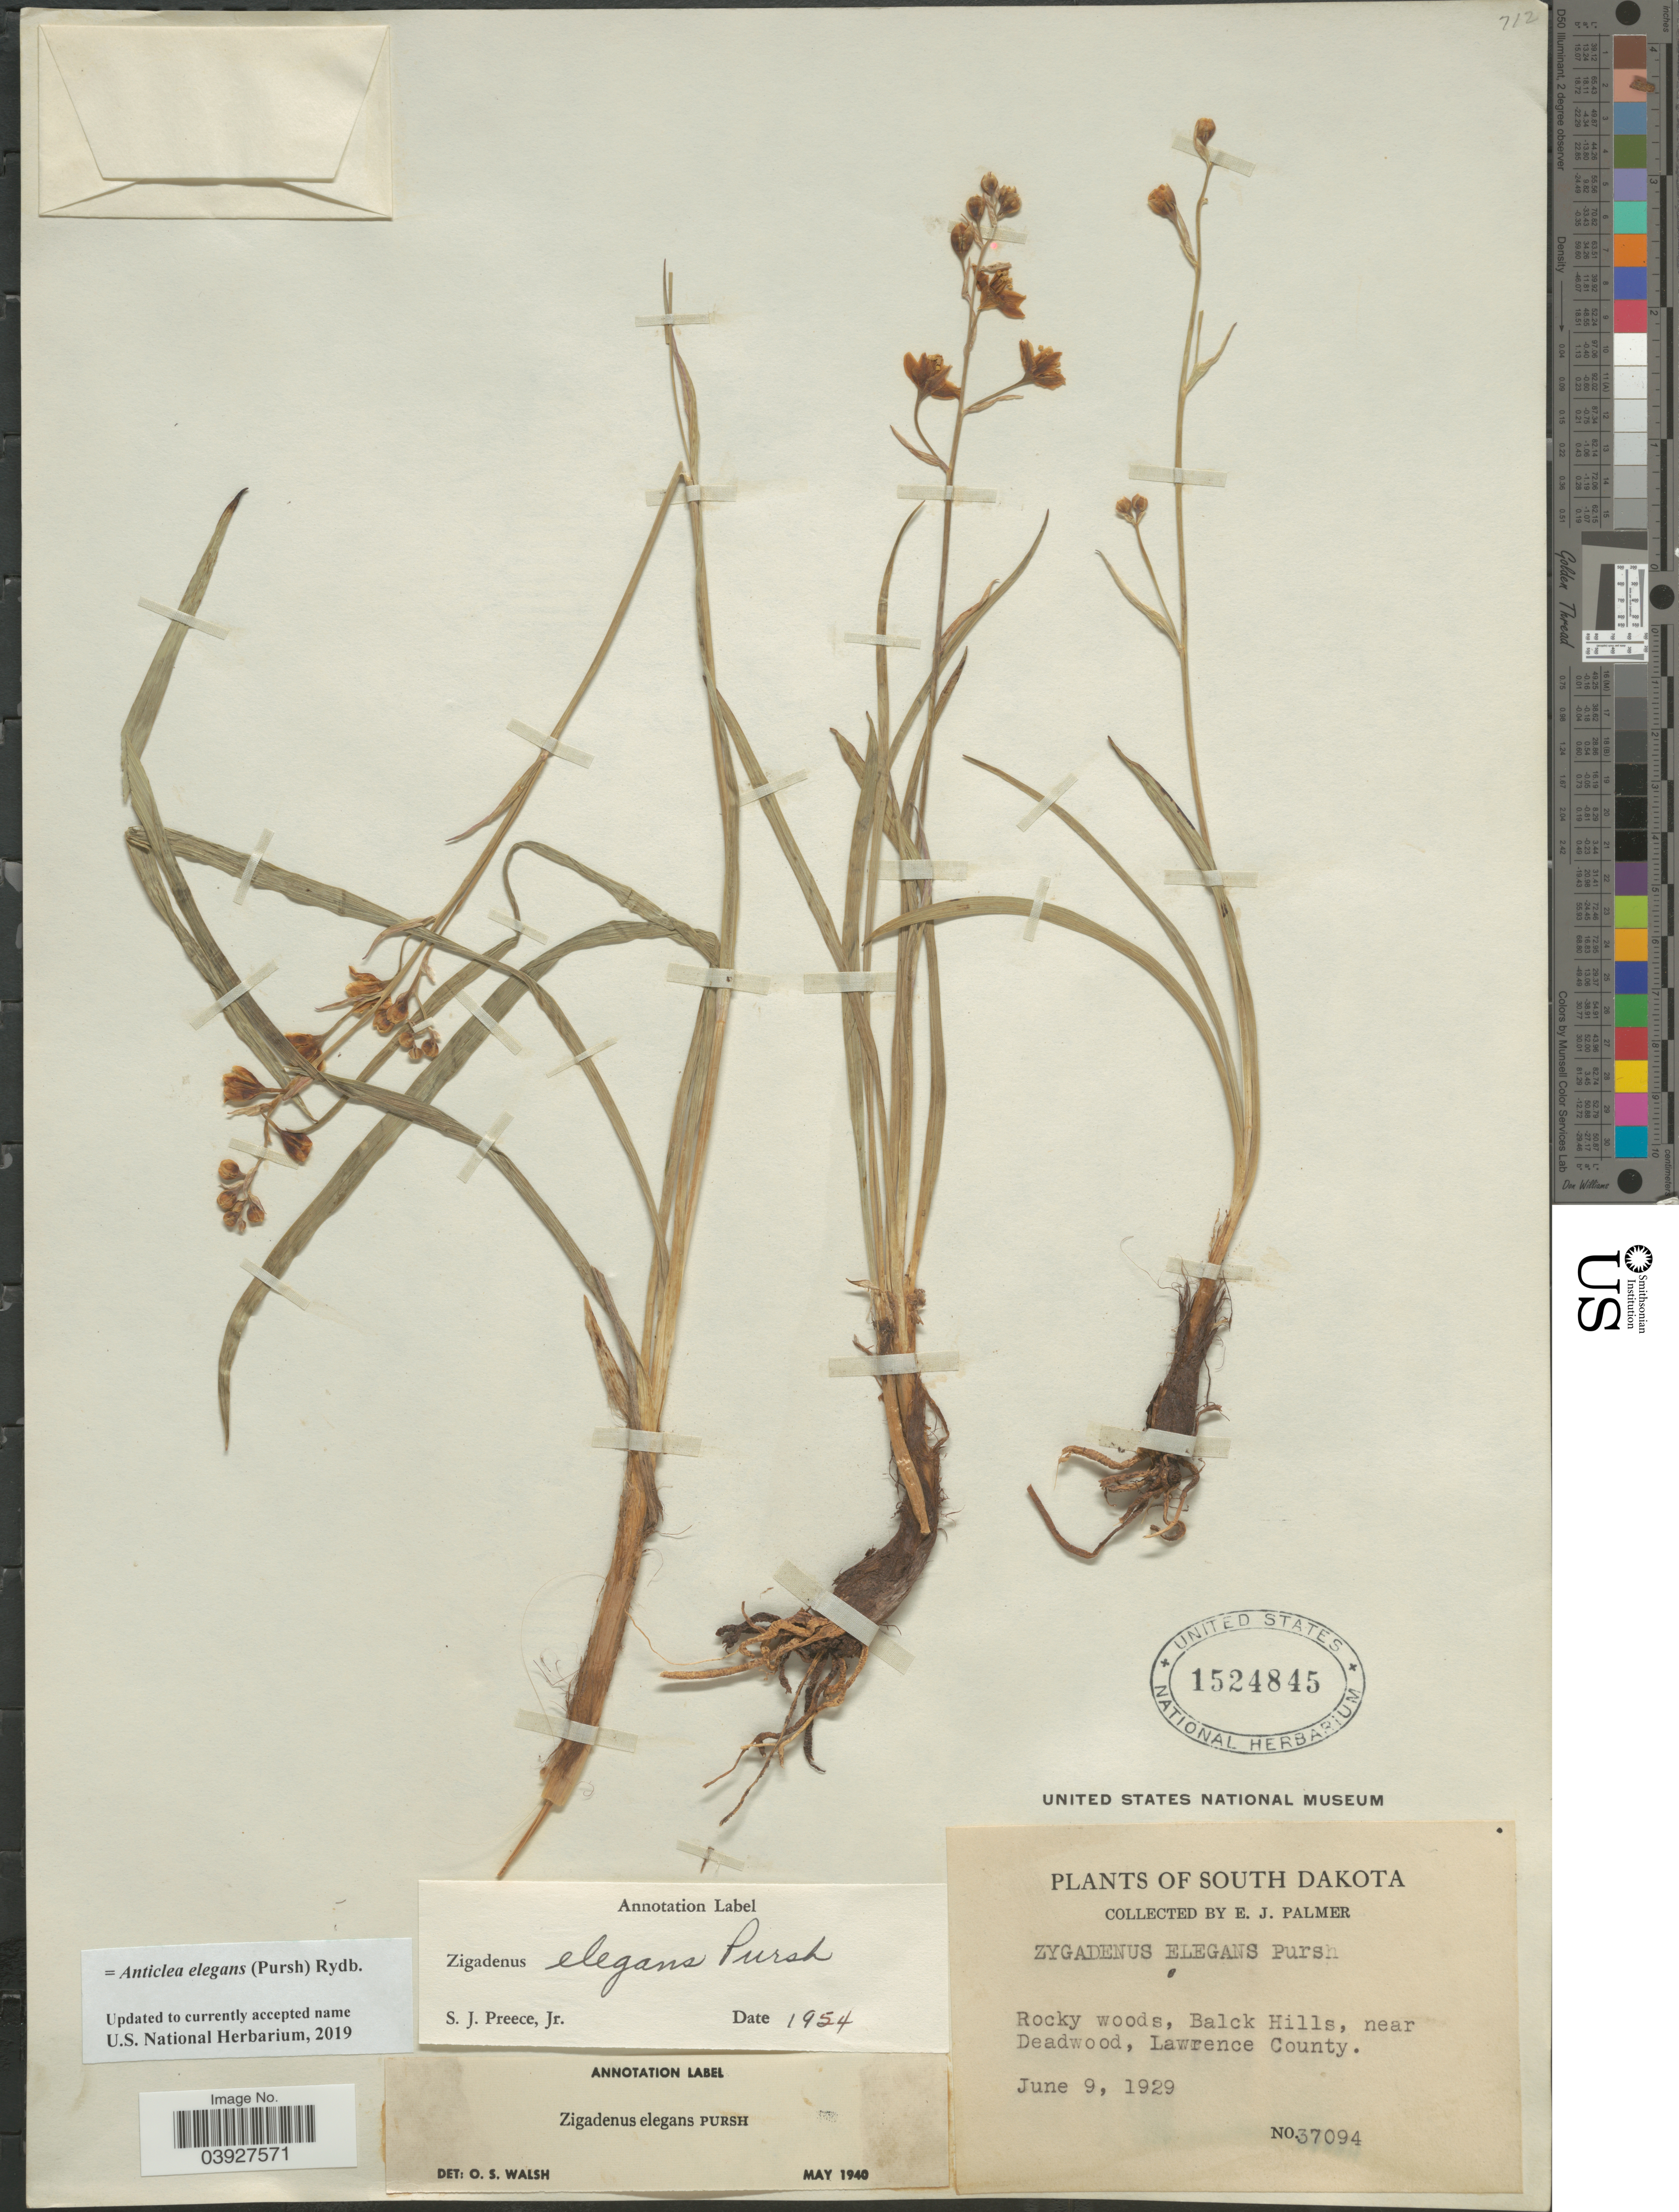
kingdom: Plantae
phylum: Tracheophyta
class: Liliopsida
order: Liliales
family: Melanthiaceae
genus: Anticlea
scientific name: Anticlea elegans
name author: (Pursh) Rydb.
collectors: E. J. Palmer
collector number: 37094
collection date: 1929-06-09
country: United States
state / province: South Dakota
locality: Rocky woods, Balck Hills, near Deadwood, Lawrence County.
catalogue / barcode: US 1524845